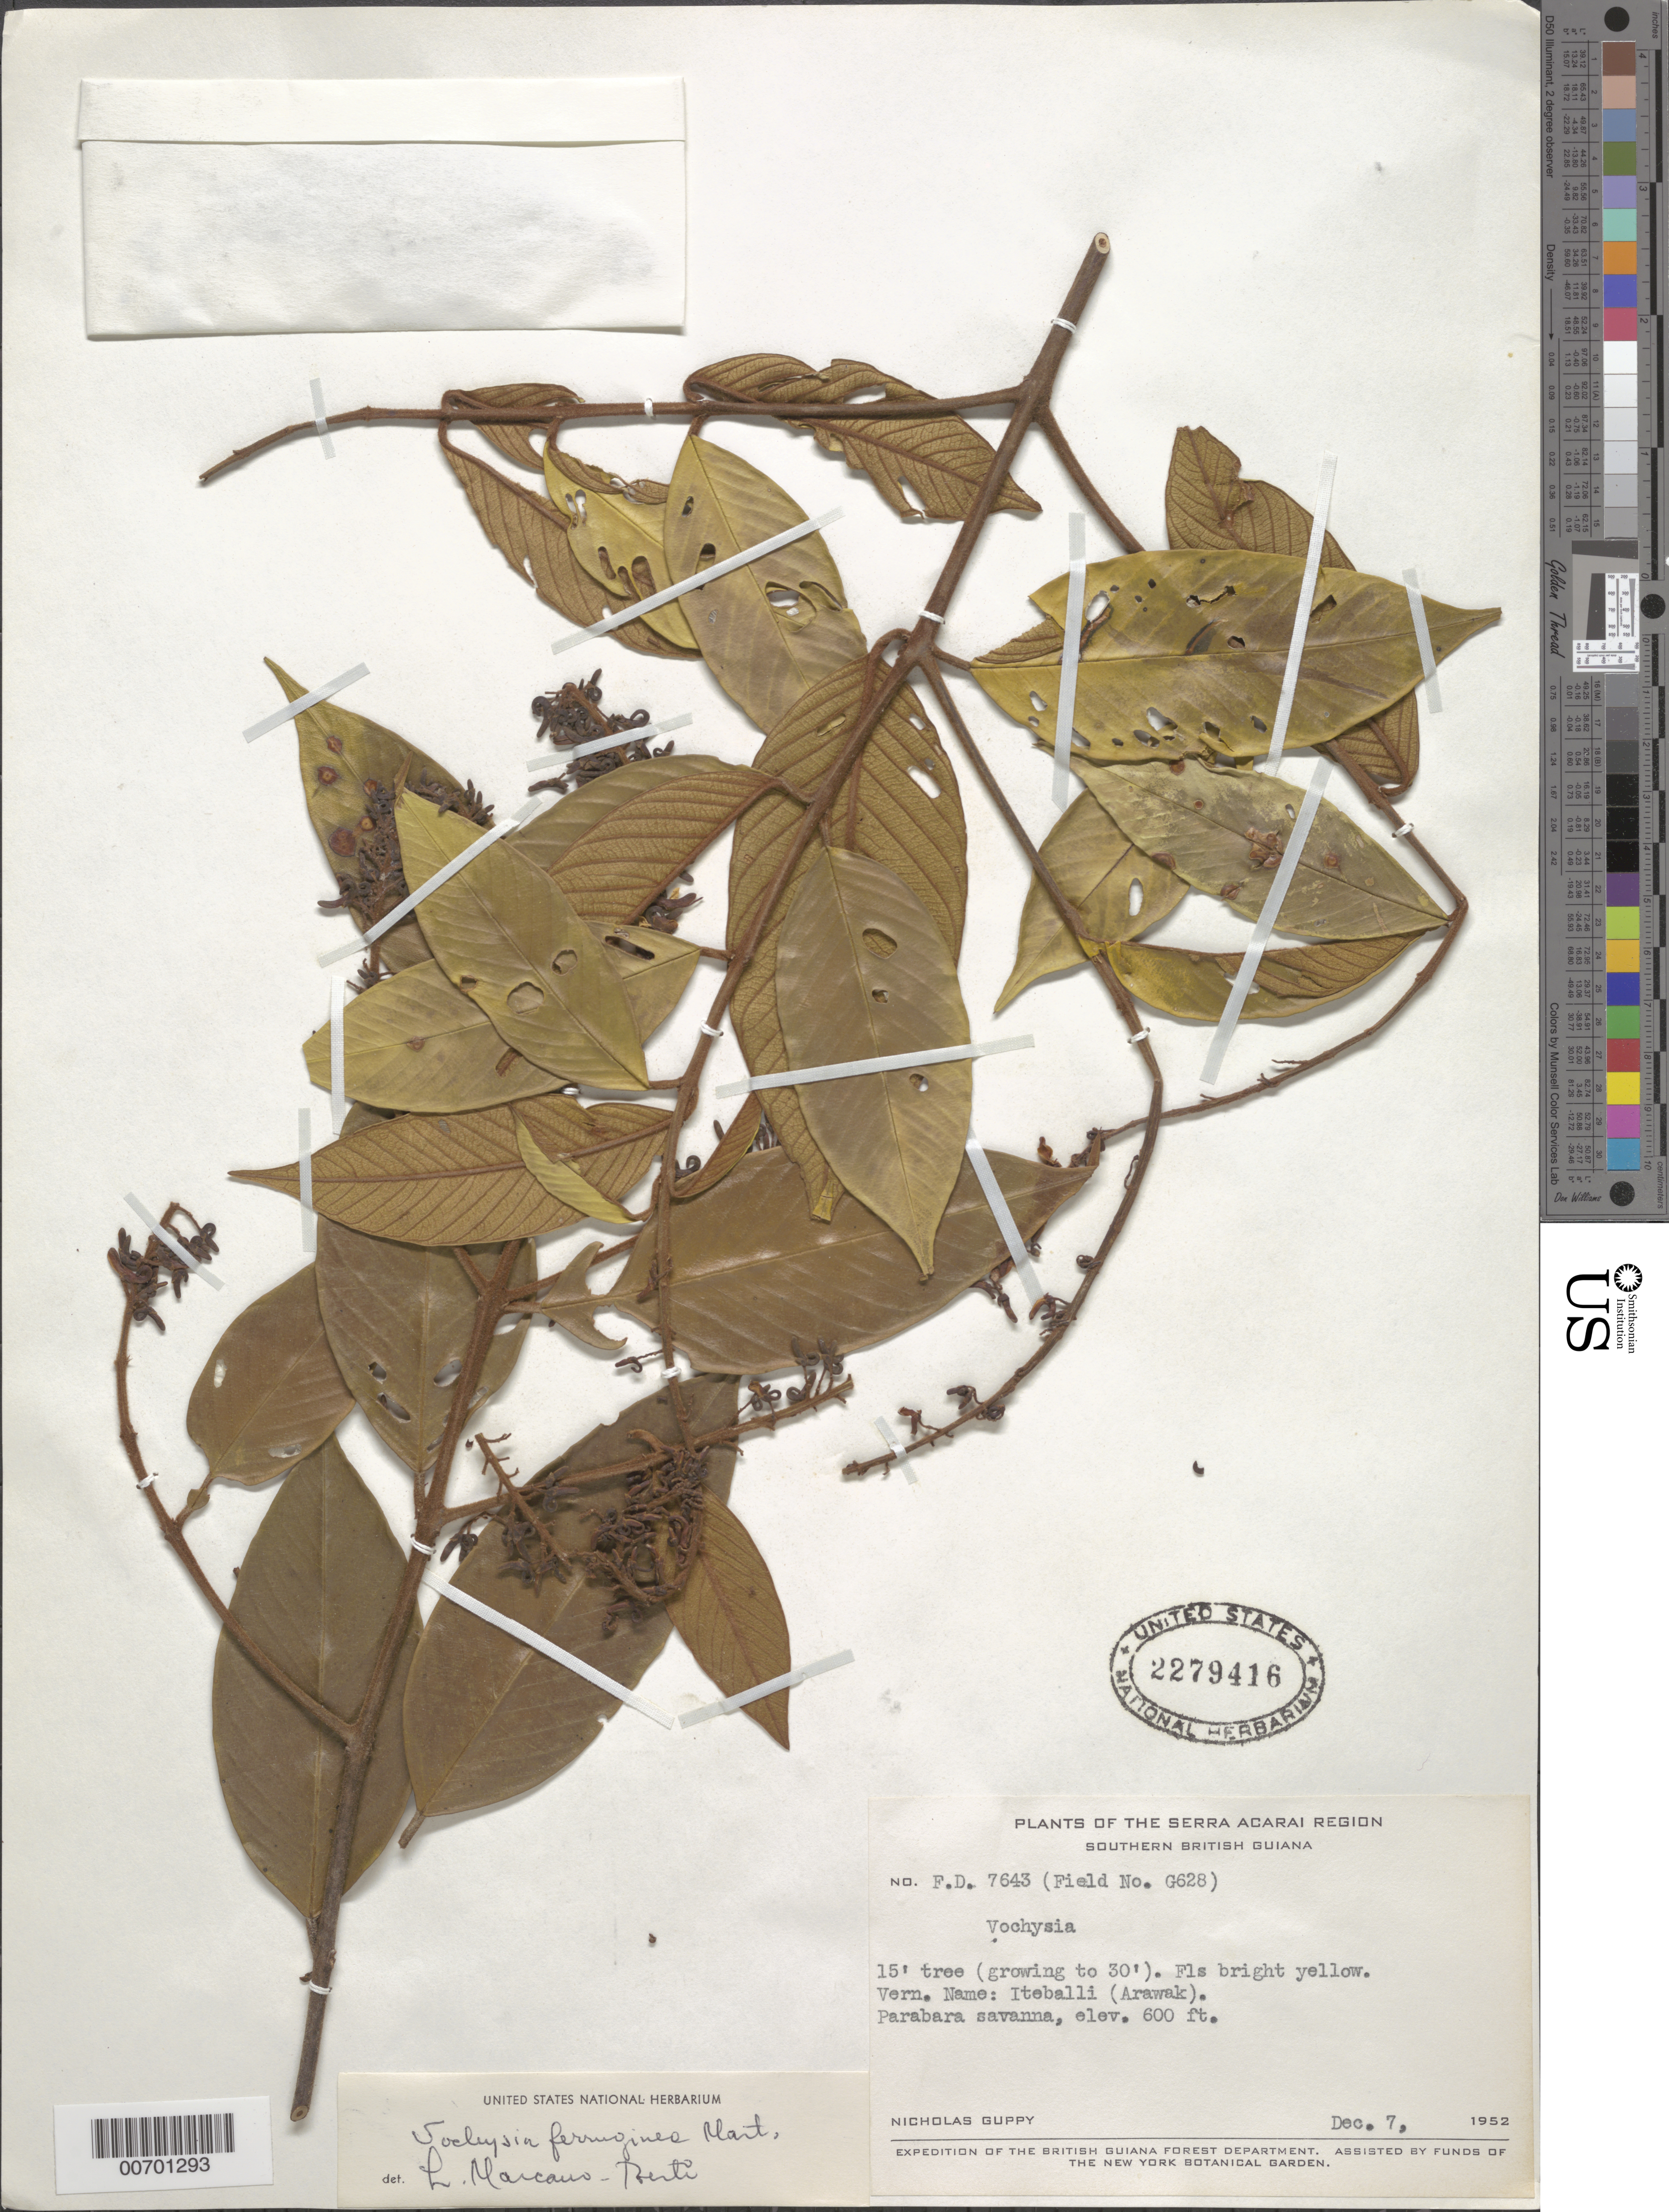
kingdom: Plantae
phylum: Tracheophyta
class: Magnoliopsida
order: Myrtales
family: Vochysiaceae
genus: Vochysia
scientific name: Vochysia ferruginea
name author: Mart.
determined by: Marcano-Berti, L.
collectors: N. Guppy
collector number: G 628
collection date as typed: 7-Dec-52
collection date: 1952-12-07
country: Guyana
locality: Parabara Savanna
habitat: Savanna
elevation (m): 183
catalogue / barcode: US 2279416